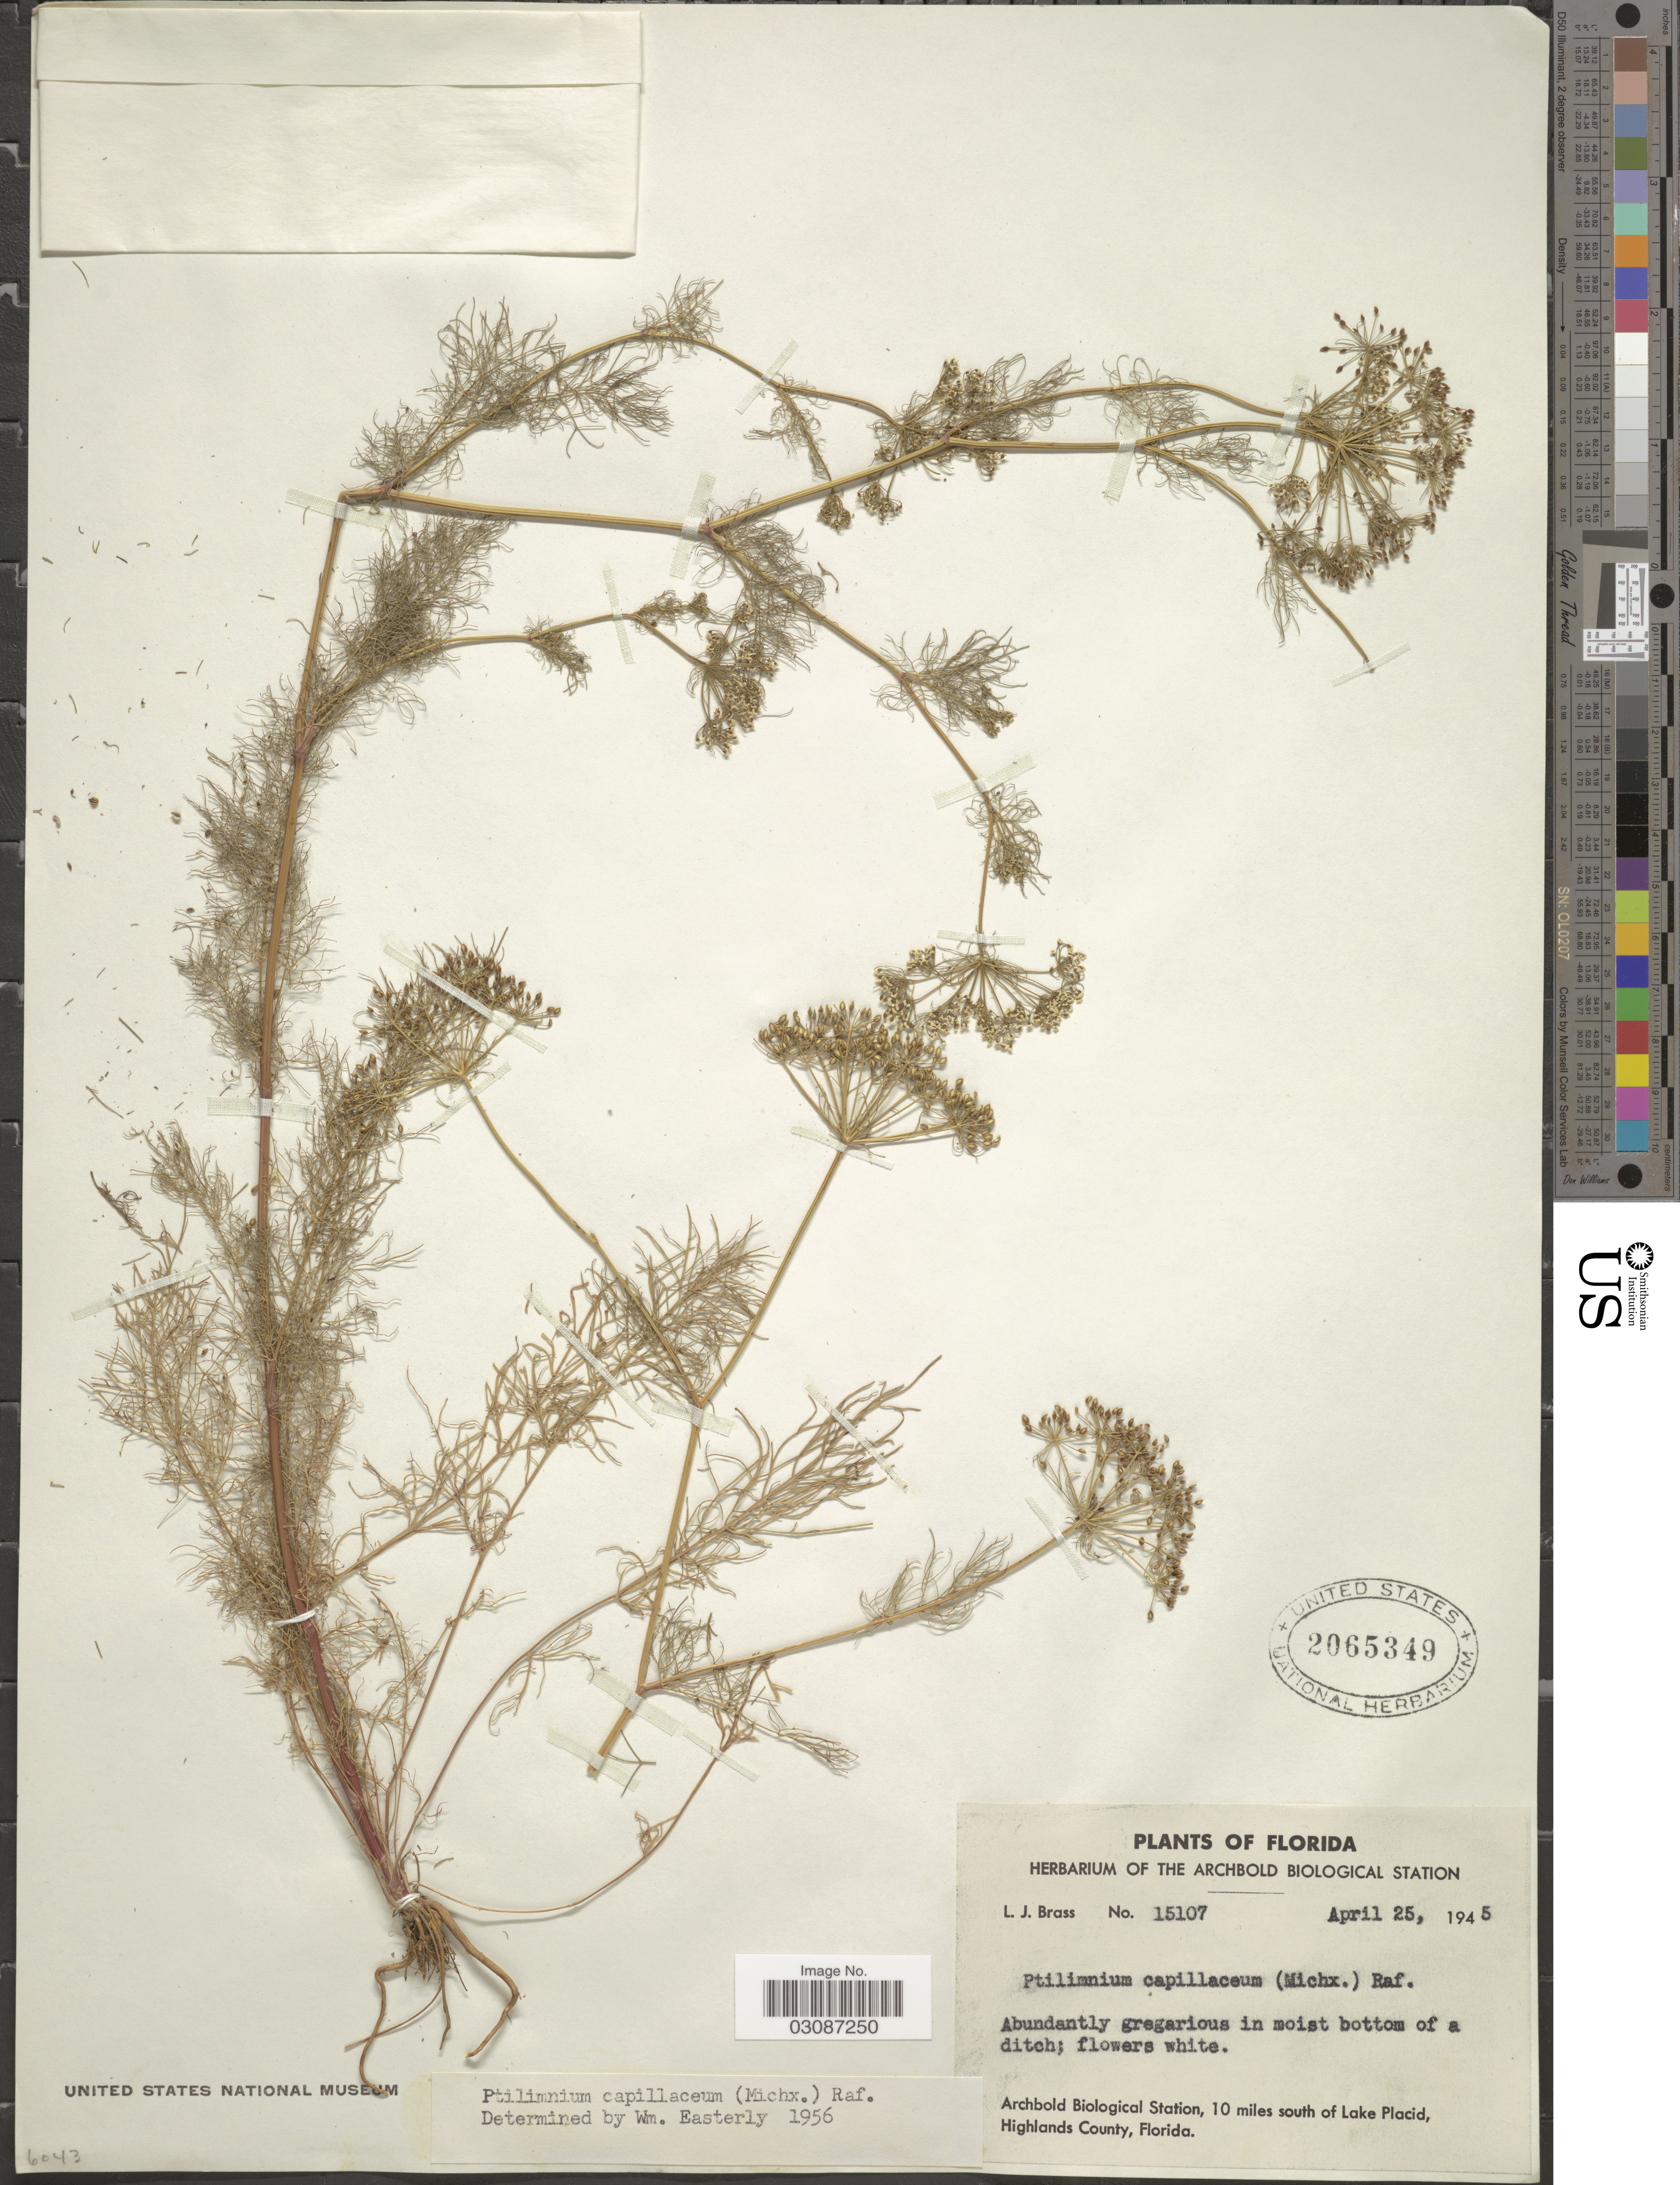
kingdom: Plantae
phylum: Tracheophyta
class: Magnoliopsida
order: Apiales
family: Apiaceae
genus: Ptilimnium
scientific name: Ptilimnium capillaceum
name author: (Michx.) Raf.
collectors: L. J. Brass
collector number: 15107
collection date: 1945-04-25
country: United States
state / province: Florida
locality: Archbold Biological Station, 10 miles south of Lake Placid, Highlands County.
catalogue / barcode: US 2065349